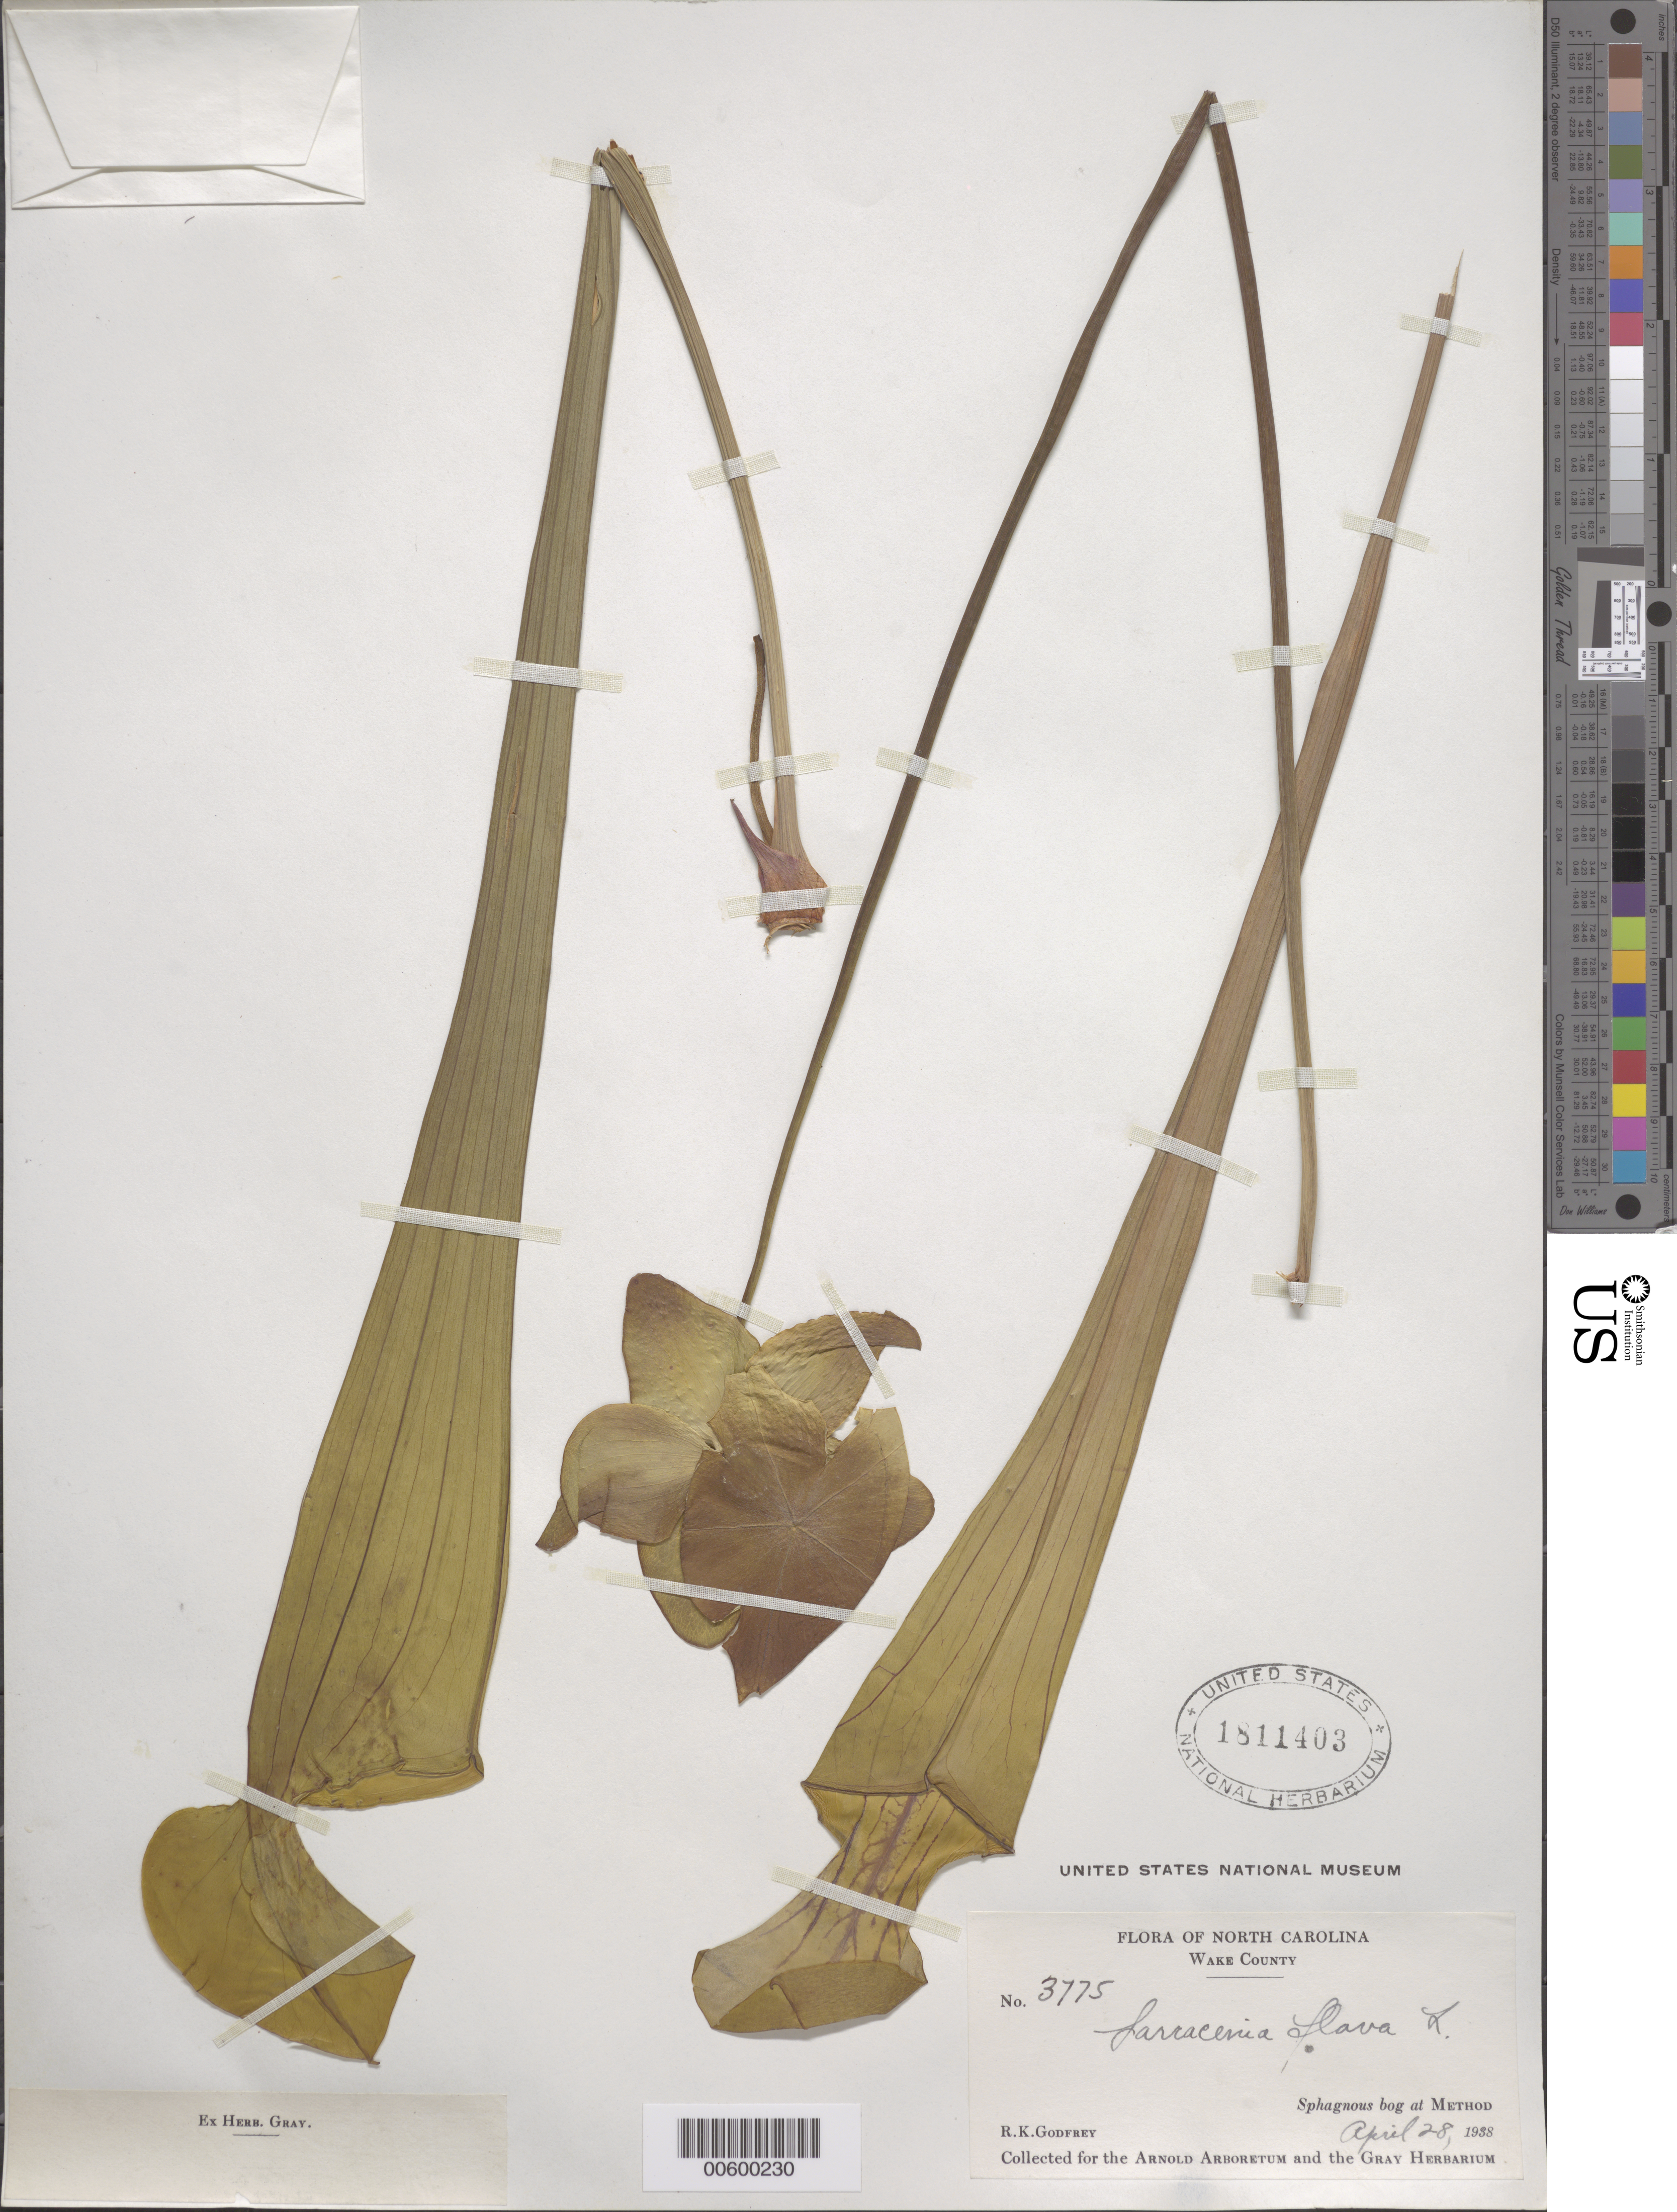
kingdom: Plantae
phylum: Tracheophyta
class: Magnoliopsida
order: Ericales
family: Sarraceniaceae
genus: Sarracenia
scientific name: Sarracenia flava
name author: L.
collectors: R. K. Godfrey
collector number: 3775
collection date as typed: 28 Apr 1838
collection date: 1838-04-28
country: United States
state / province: North Carolina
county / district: Wake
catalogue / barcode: US 1811403